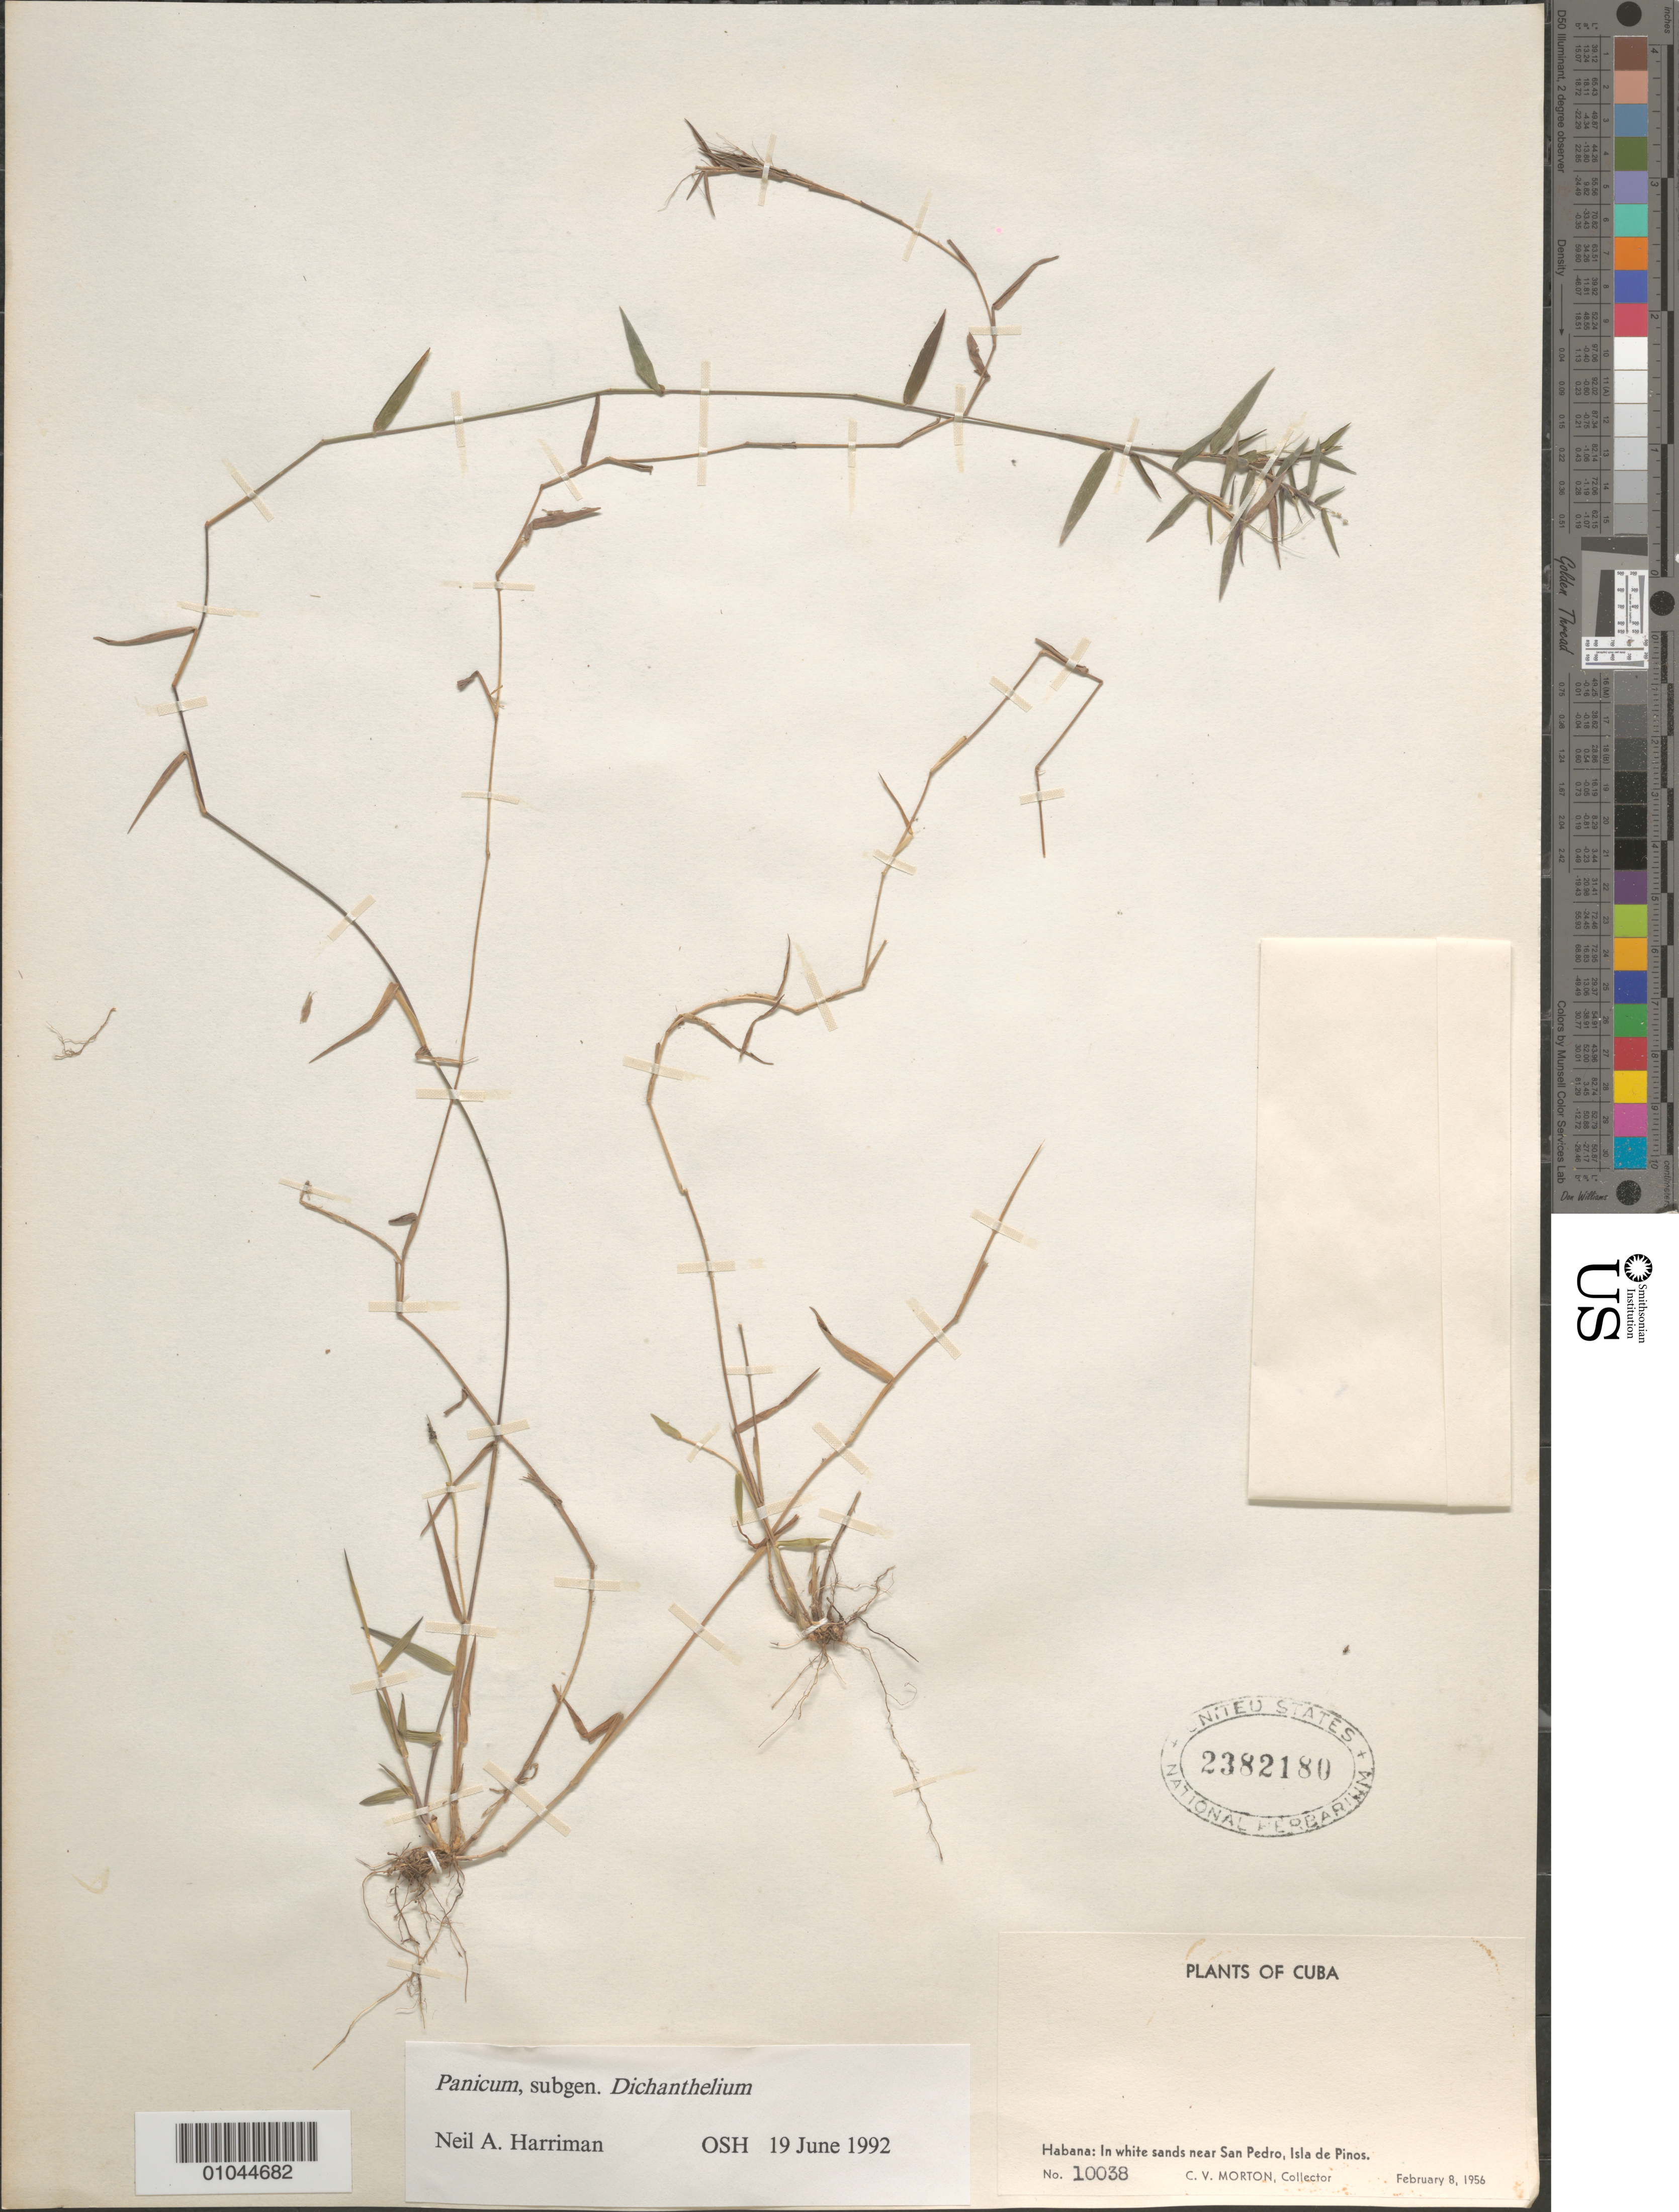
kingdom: Plantae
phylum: Tracheophyta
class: Liliopsida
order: Poales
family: Poaceae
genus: Panicum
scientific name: Panicum sp.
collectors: C. V. Morton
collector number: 10038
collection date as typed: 08 Feb 1956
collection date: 1956-02-08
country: Cuba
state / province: Isla de la Juventud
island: Isla de la Juventud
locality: [Isle of Pines], Near San Pedro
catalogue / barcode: US 2382180